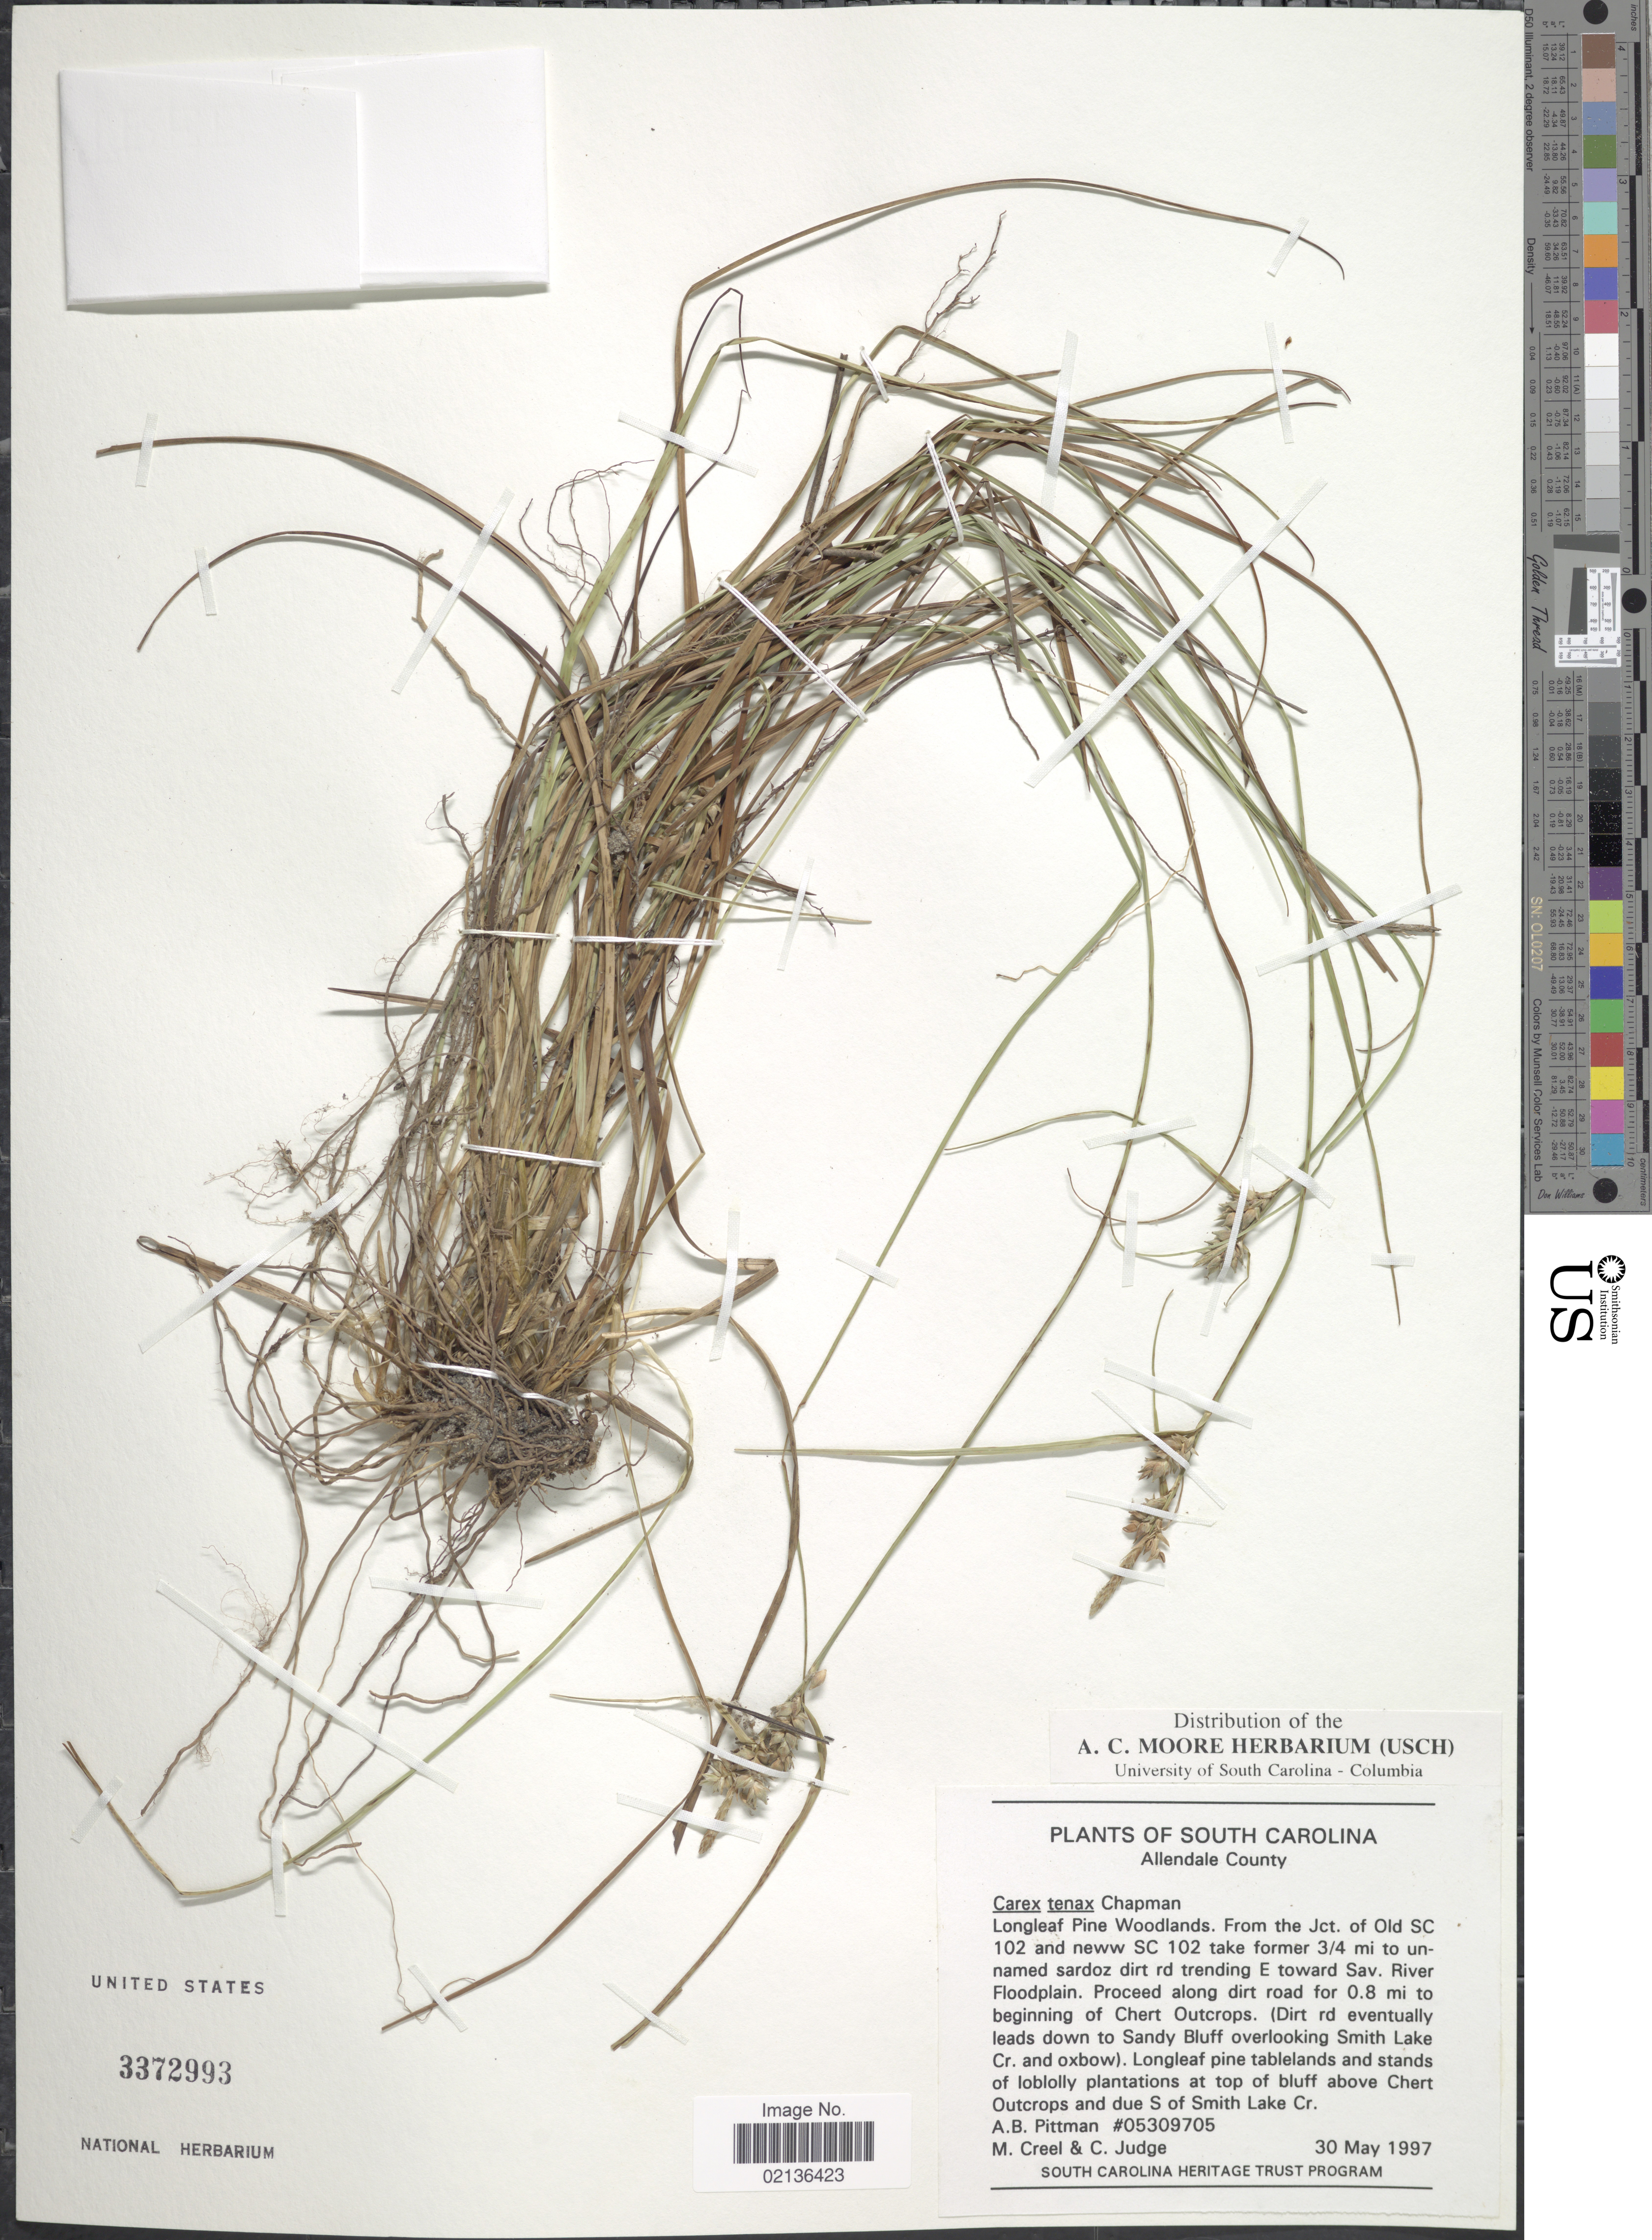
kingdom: Plantae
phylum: Tracheophyta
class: Liliopsida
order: Poales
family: Cyperaceae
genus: Carex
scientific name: Carex tenax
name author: Chapm. ex Dewey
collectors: A. B. Pittman, M. Creel & C. Judge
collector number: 05309705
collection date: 1997-05-30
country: United States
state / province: South Carolina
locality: Allendale County, Longleaf PIne Woodlands, From the Jct. of Old SC 102 and neww SC 102 take former 3/4 mi to unnamed sardoz dirt rd trending E toward Sav, River Floodplain, Proceed along dirt road for 0.8 mi. to beginning of Chert Outcrops, Longleaf pine tablelands and stands of loblolly plantations at top of bluff above Chert Outcrops an due S of Smith Lake Cr.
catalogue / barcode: US 3372993